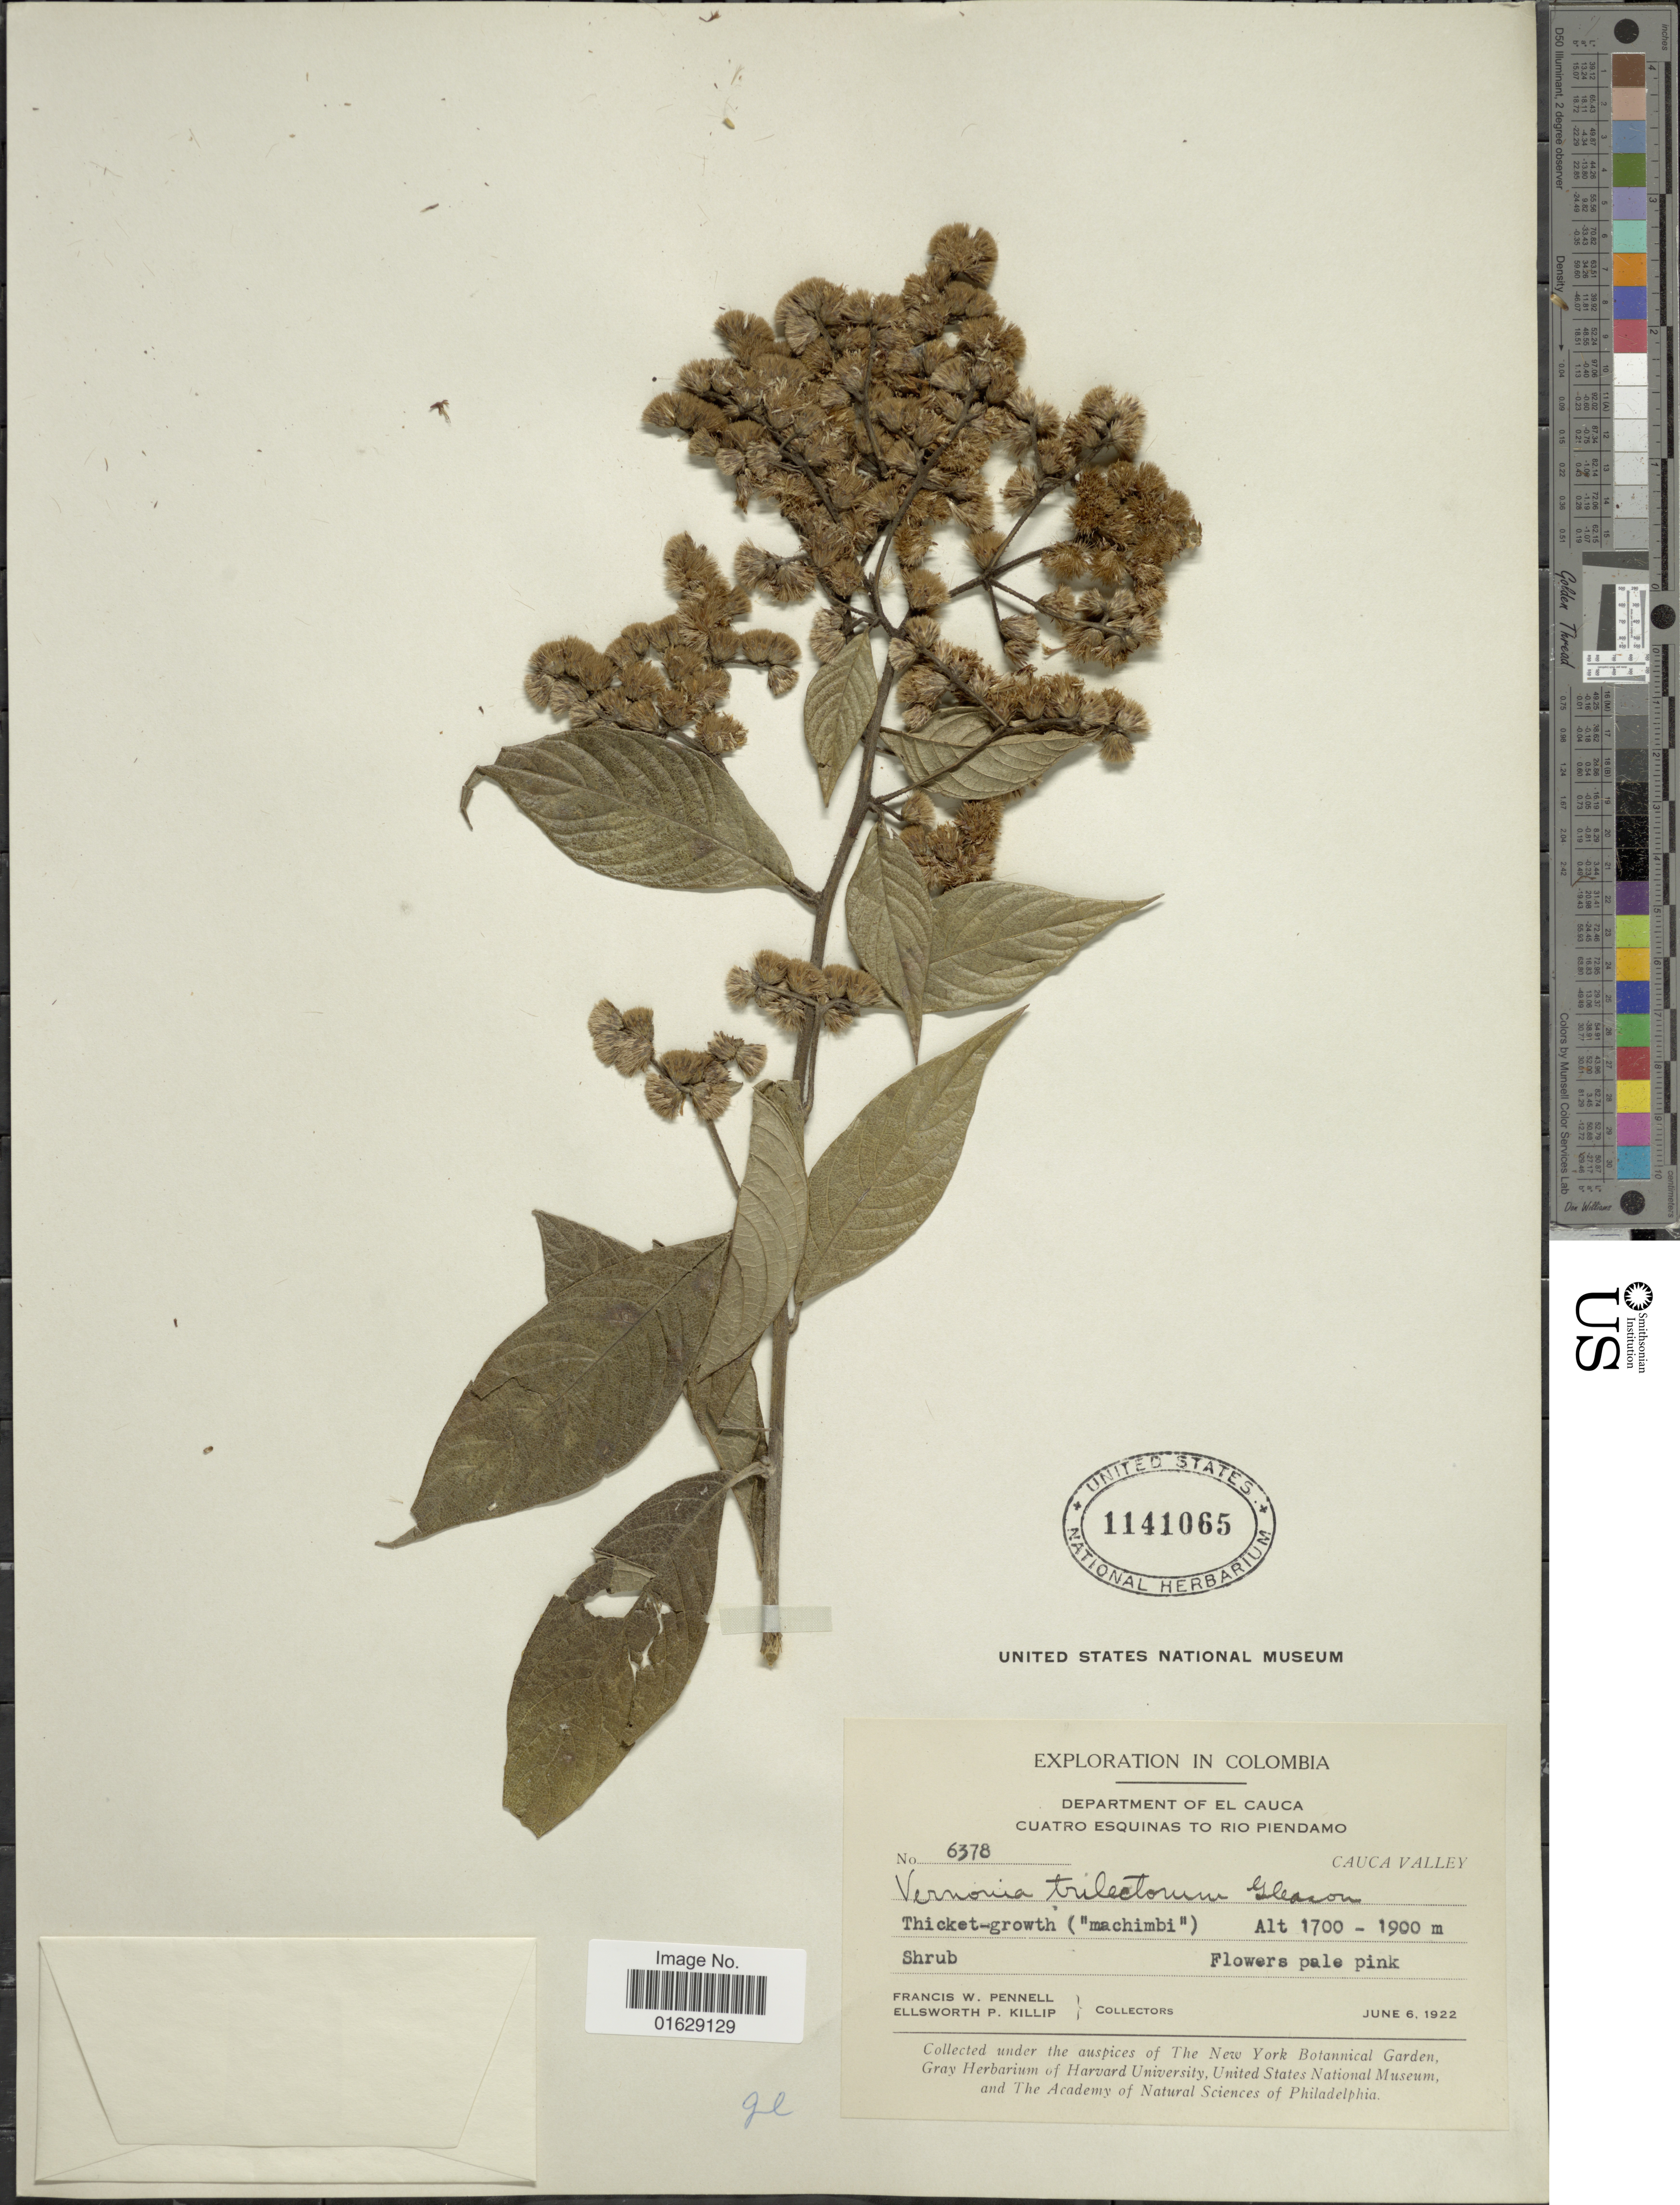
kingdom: Plantae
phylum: Tracheophyta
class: Magnoliopsida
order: Asterales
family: Asteraceae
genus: Lepidaploa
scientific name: Lepidaploa trilectorum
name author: (Gleason) H. Rob.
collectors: F. W. Pennell & E. P. Killip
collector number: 6378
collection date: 1922-06-06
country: Colombia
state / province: Cauca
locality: Cuatro Esquinas to Rio Piendamo. Cauca Valley.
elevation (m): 1700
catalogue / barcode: US 1141065